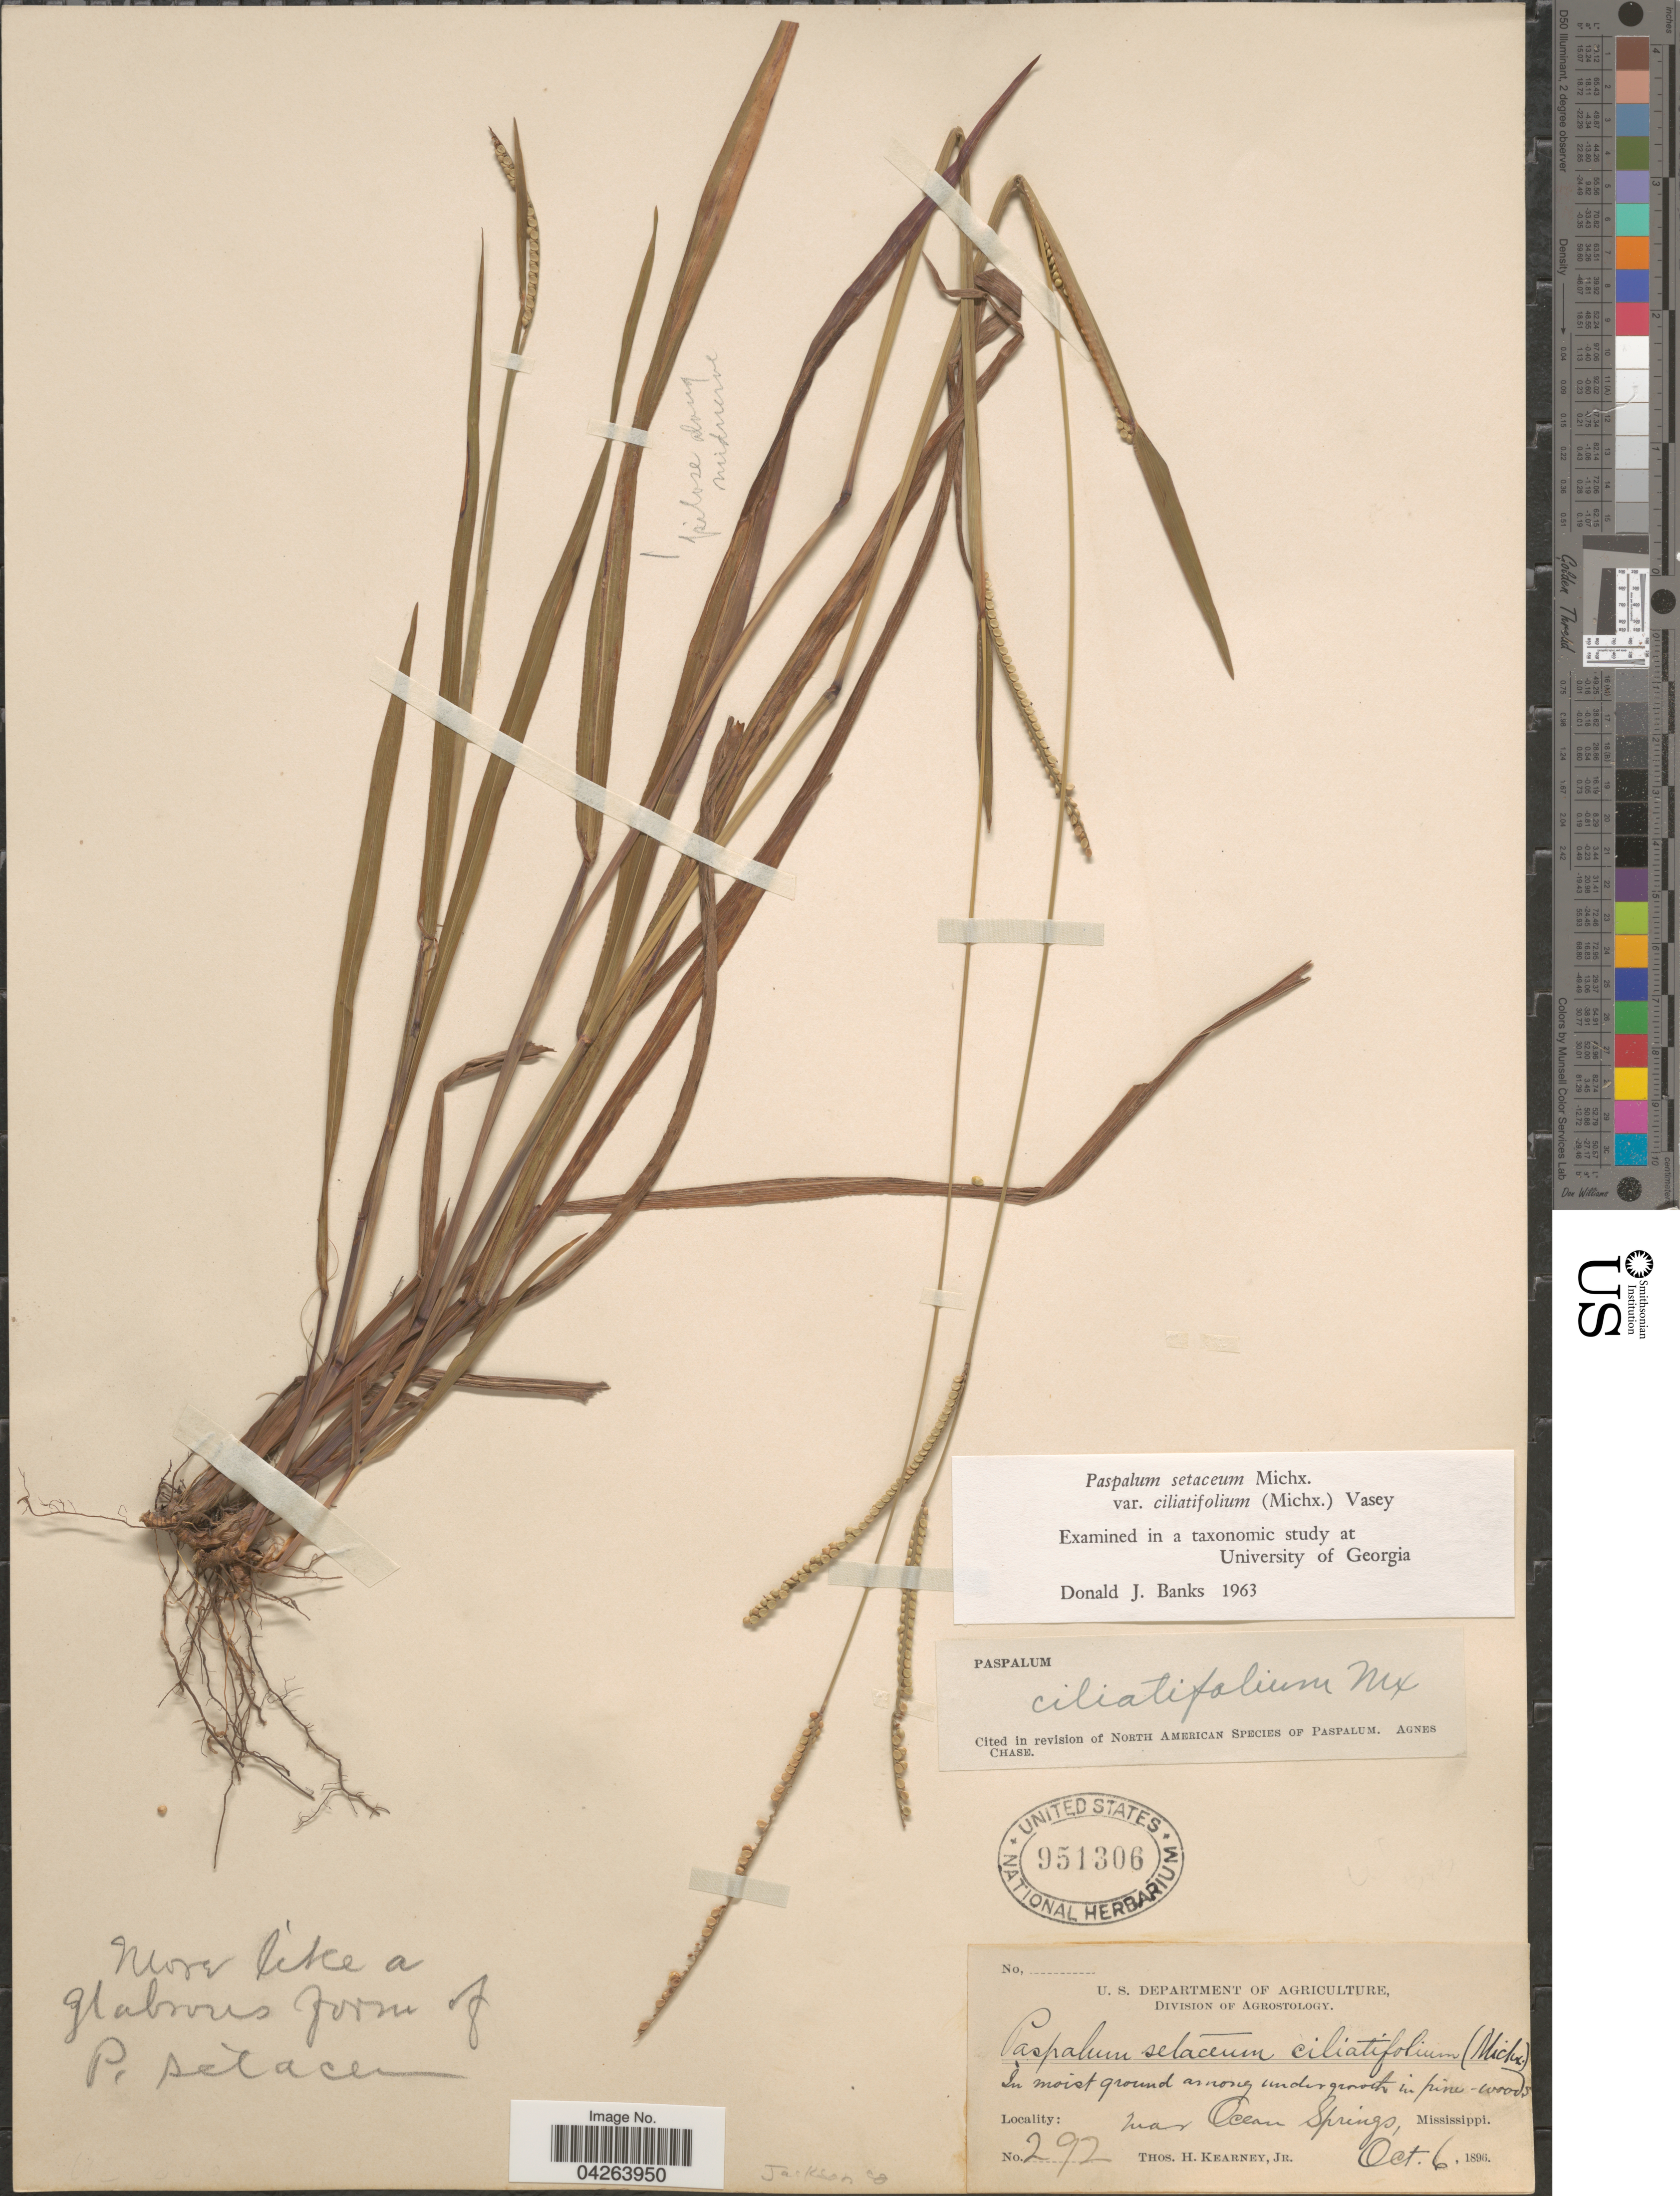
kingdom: Plantae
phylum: Tracheophyta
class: Liliopsida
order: Poales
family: Poaceae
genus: Paspalum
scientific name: Paspalum setaceum var. ciliatifolium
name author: (Michx.) Vasey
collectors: T. H. Kearney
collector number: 292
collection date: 1896-10-06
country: United States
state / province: Mississippi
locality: Near Ocean Springs. Jackson Co.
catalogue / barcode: US 951306